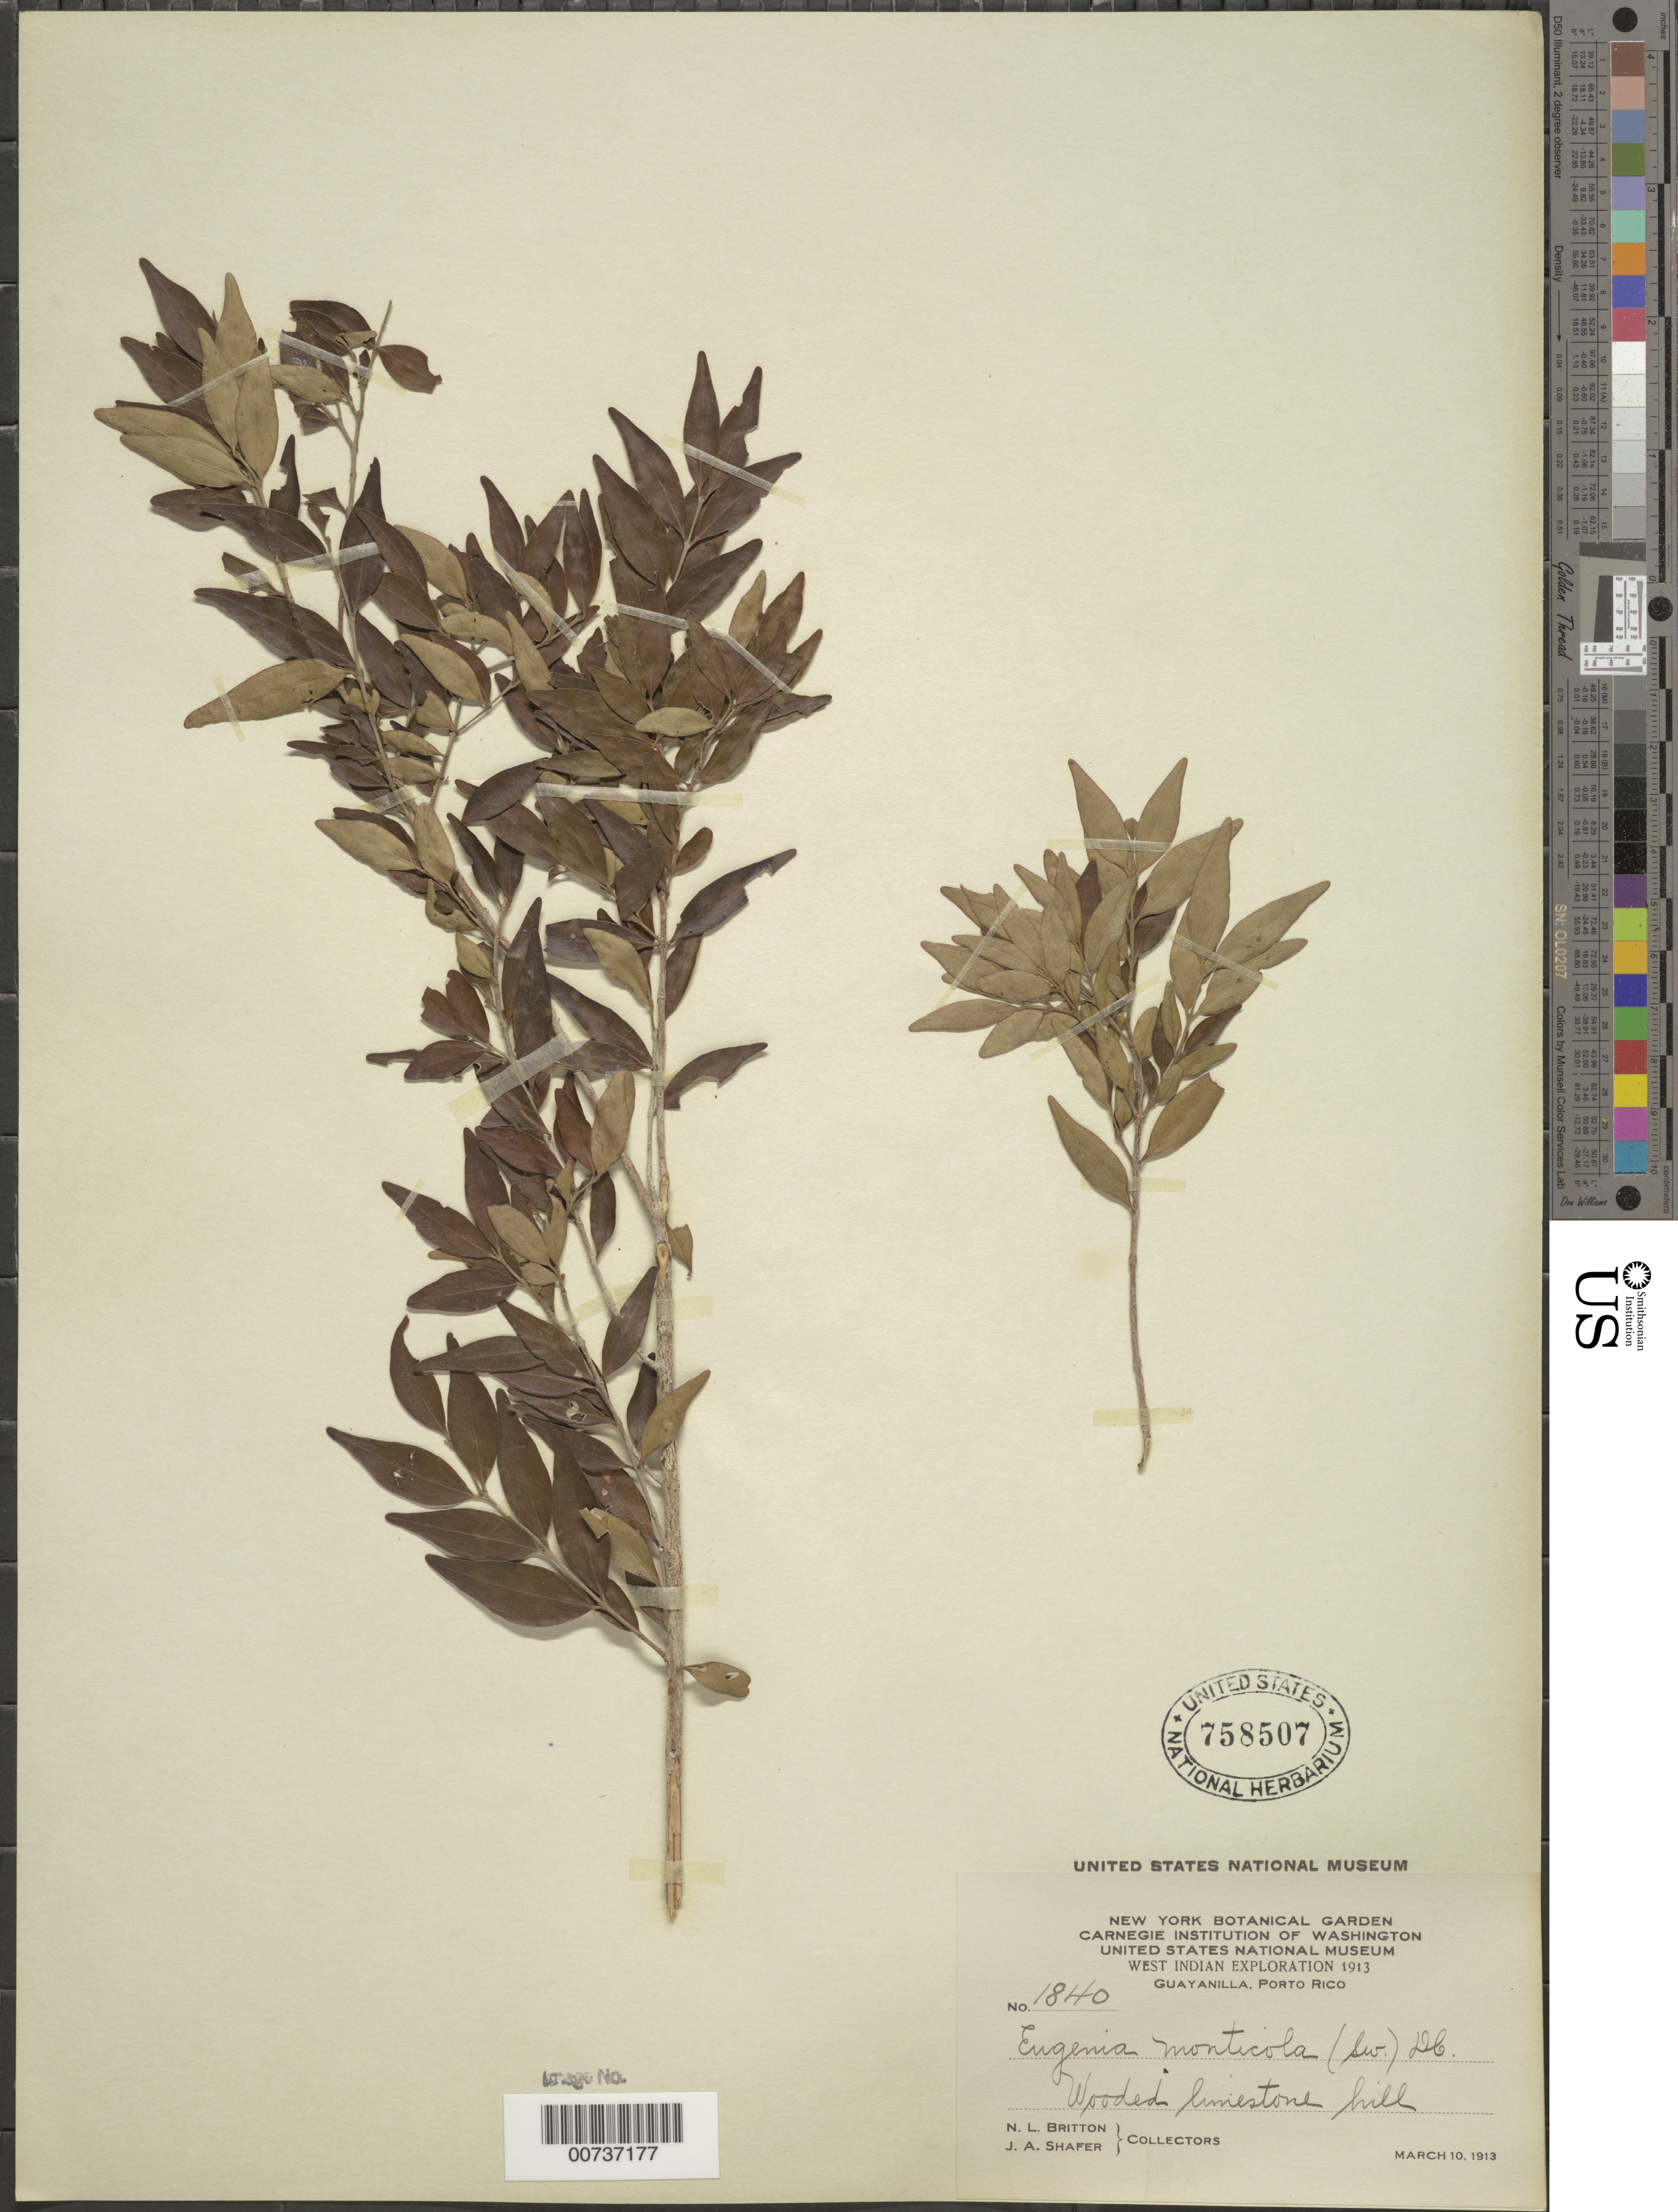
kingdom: Plantae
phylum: Tracheophyta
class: Magnoliopsida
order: Myrtales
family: Myrtaceae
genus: Eugenia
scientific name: Eugenia monticola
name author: (Sw.) DC.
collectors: N. Britton & J. A. Shafer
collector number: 1840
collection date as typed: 10 Mar 1913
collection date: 1913-03-10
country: Puerto Rico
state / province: Guayanilla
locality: Guayanilla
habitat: Wooded limestone hill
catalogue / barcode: US 758507